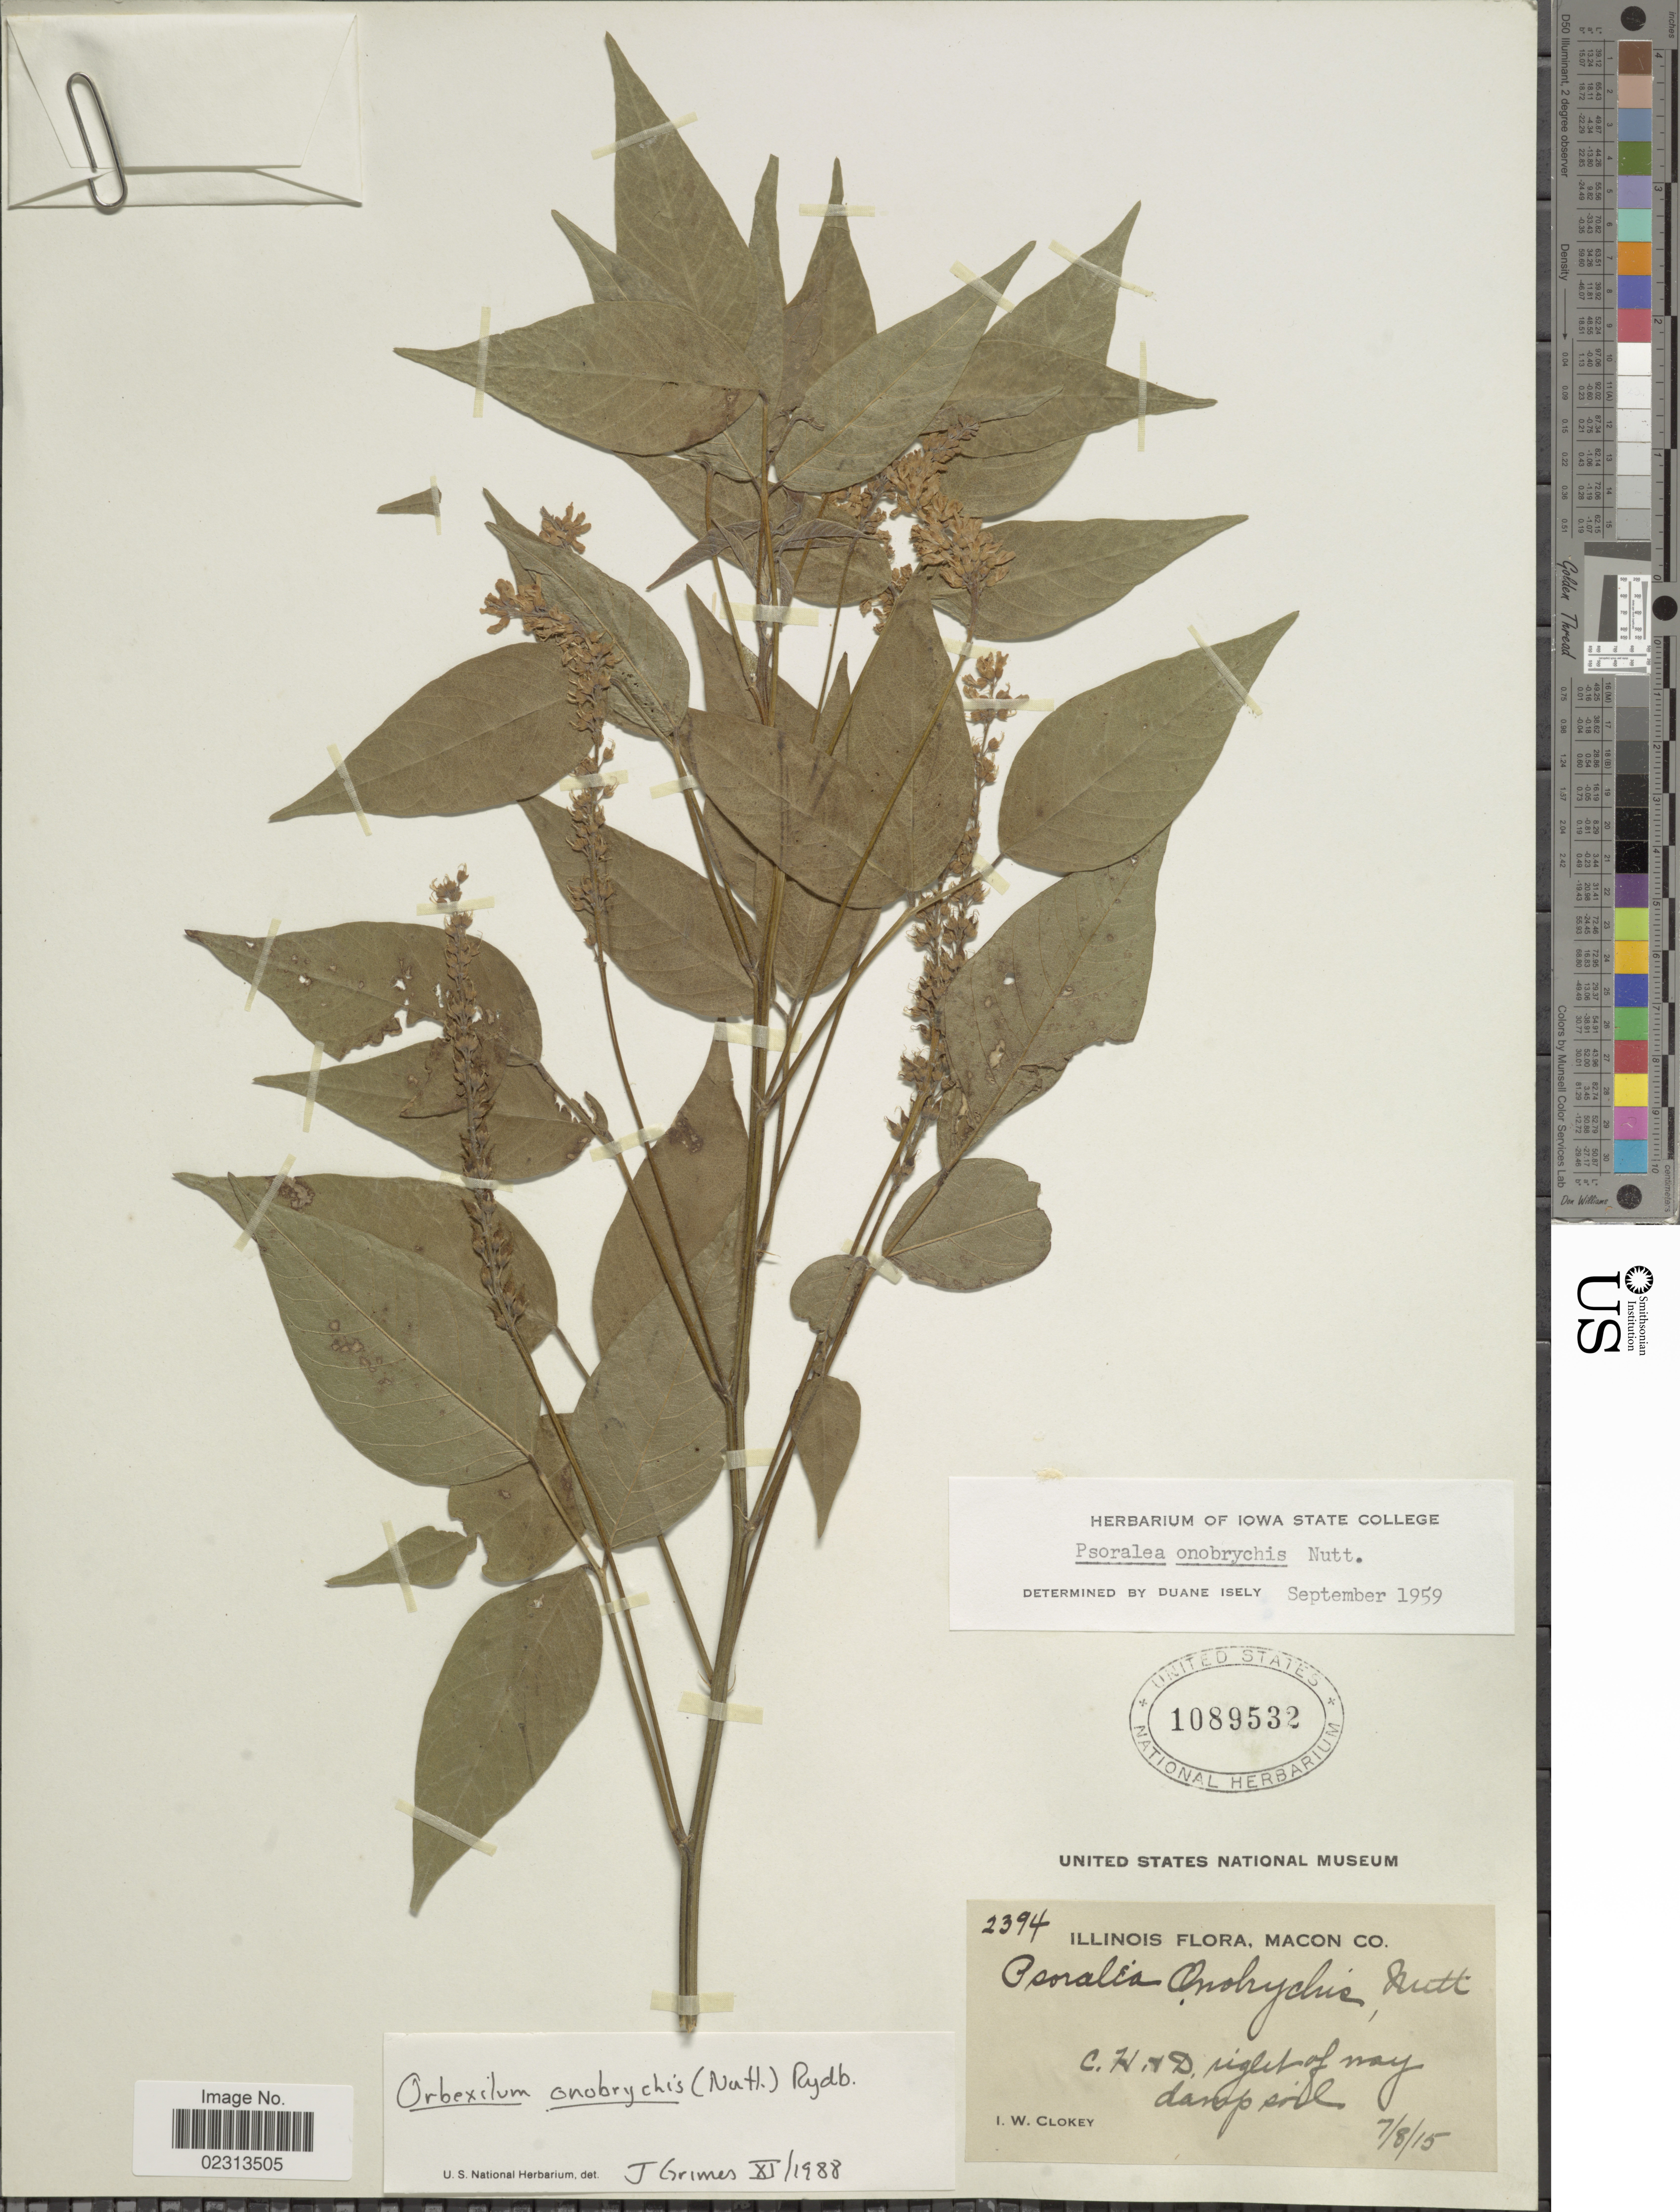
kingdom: Plantae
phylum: Tracheophyta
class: Magnoliopsida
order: Fabales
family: Fabaceae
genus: Orbexilum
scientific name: Orbexilum onobrychis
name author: (Nutt.) Rydb.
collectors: I. W. Clokey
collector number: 2394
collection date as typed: Transcribed d/m/y: 8/7/15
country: United States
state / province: Illinois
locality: Macon Co.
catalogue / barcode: US 1089532